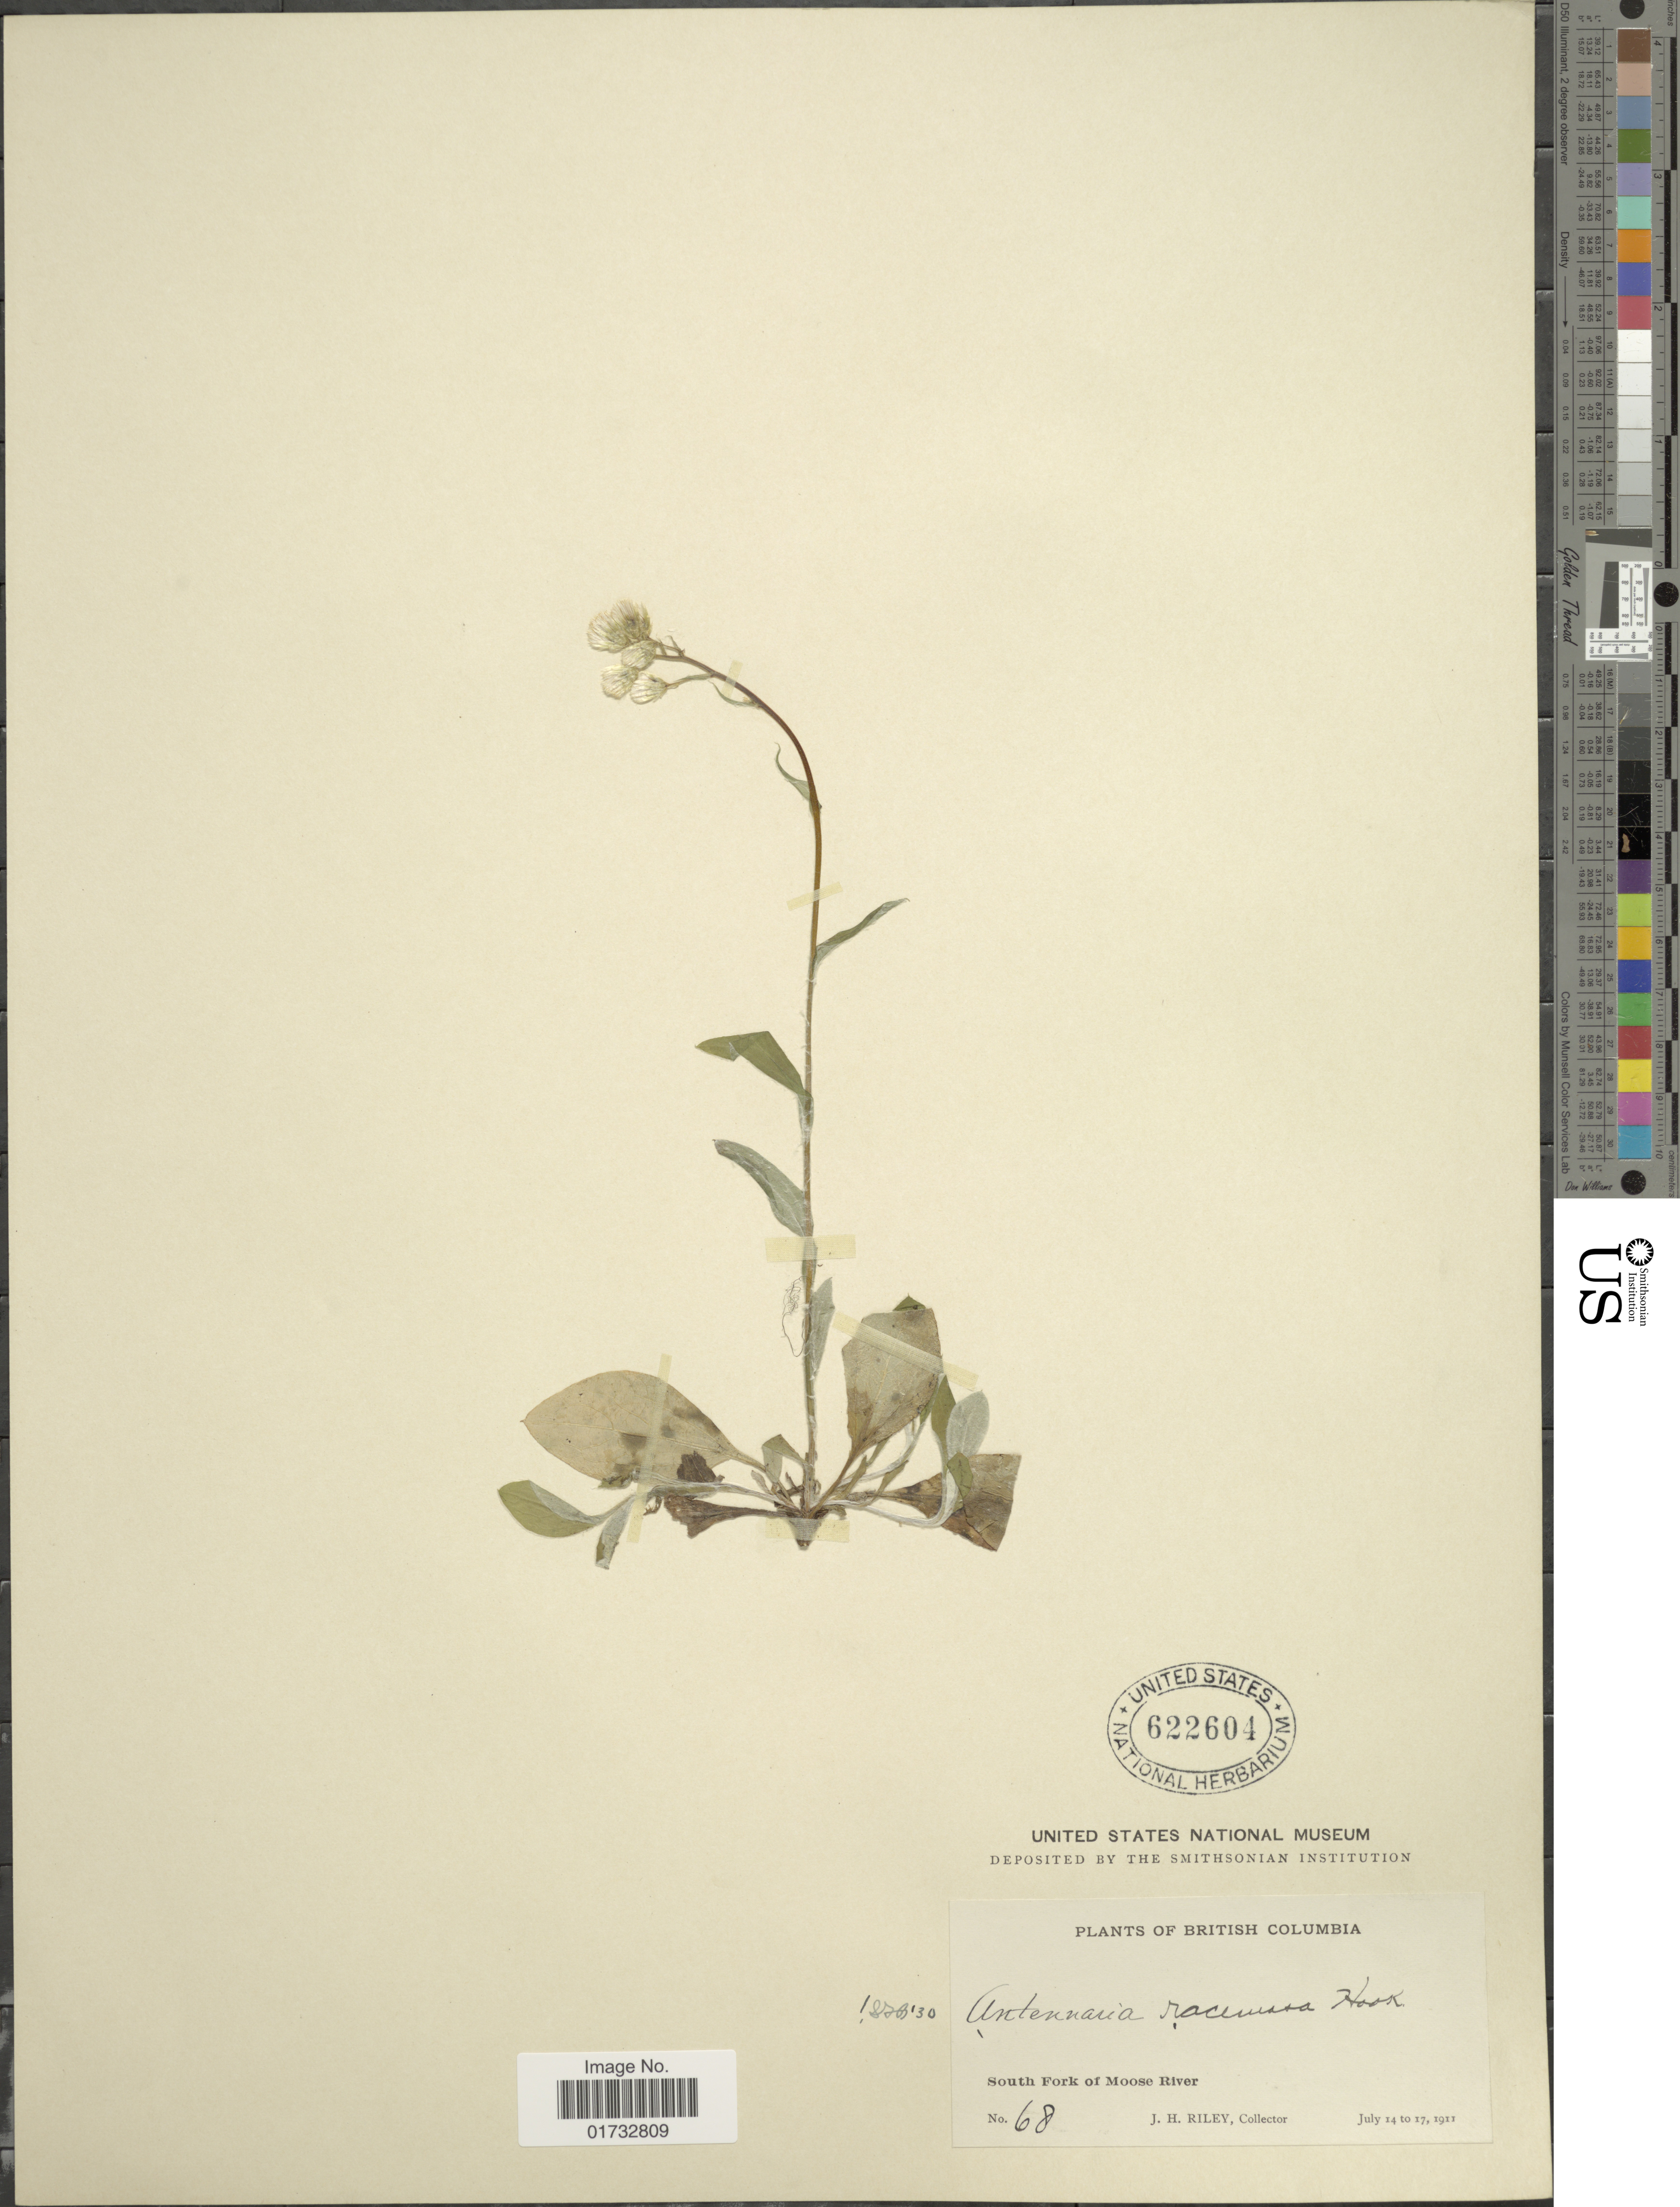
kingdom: Plantae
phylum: Tracheophyta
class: Magnoliopsida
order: Asterales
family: Asteraceae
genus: Antennaria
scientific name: Antennaria racemosa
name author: Hook.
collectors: J. H. Riley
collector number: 68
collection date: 1911-07-14/1911-07-17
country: Canada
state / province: British Columbia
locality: South Fork of Moose River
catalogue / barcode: US 622604